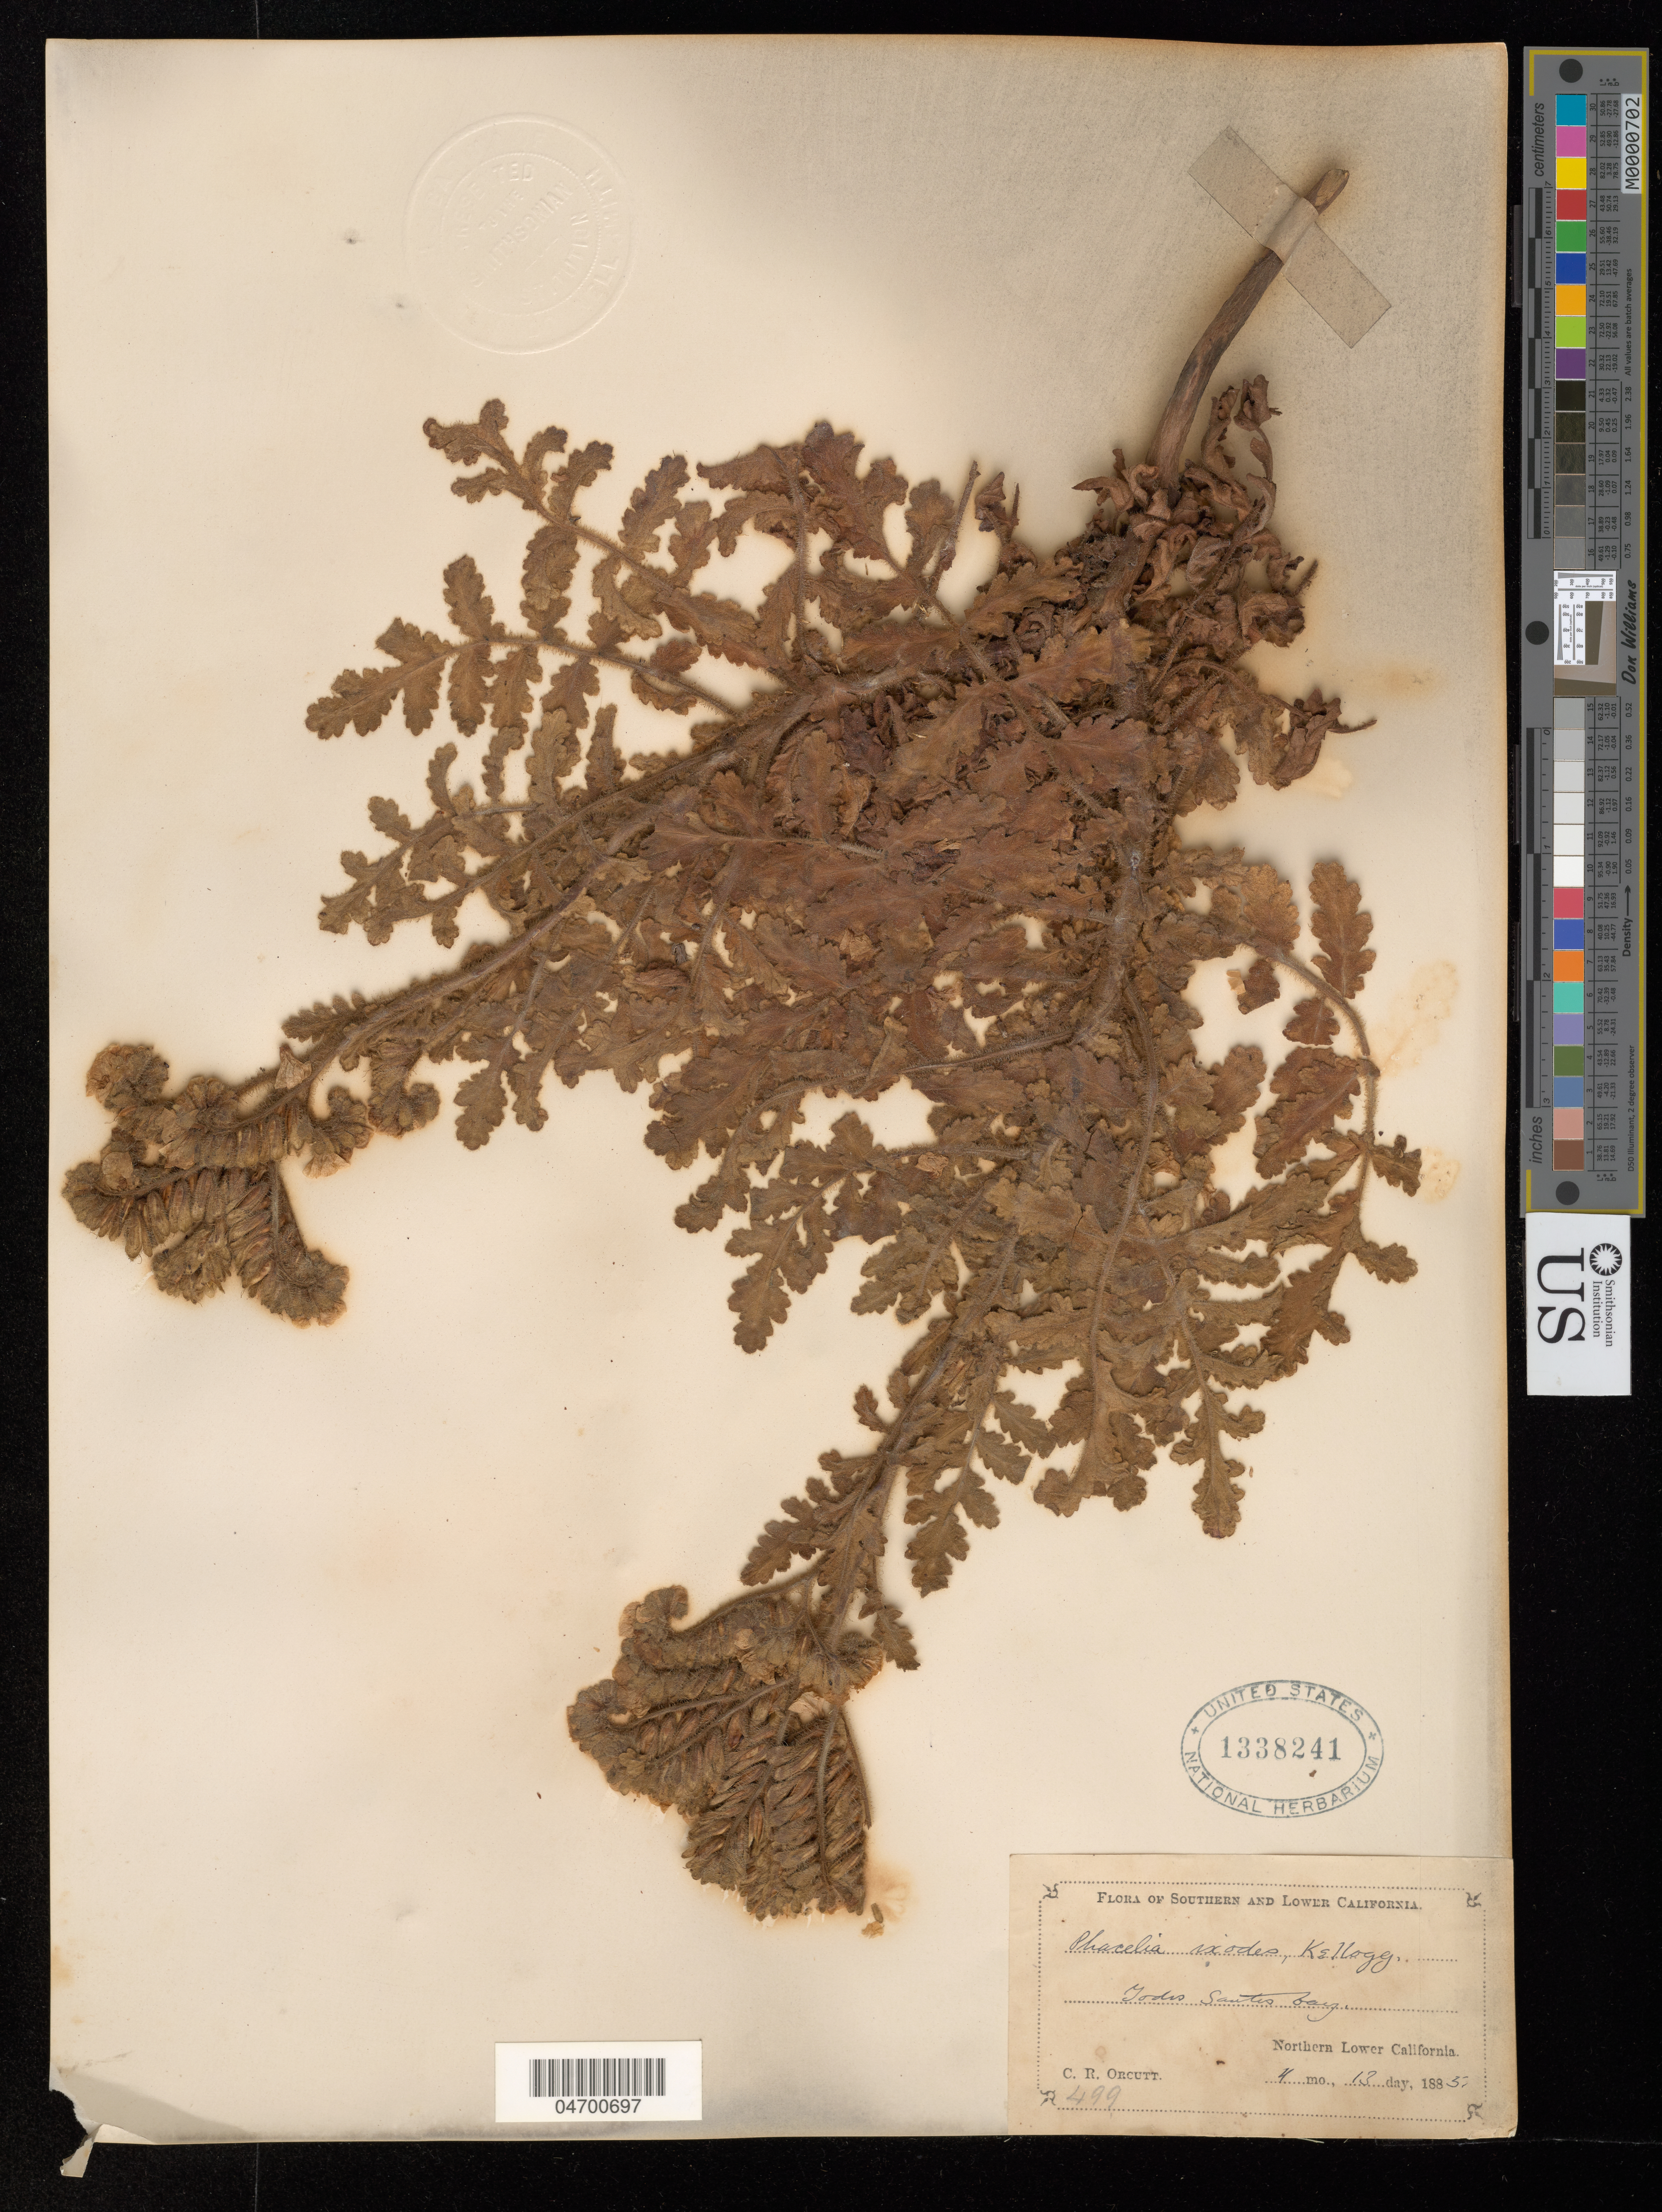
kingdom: Plantae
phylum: Tracheophyta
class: Magnoliopsida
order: Boraginales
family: Hydrophyllaceae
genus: Phacelia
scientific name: Phacelia ixodes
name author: Kellogg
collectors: C. R. Orcutt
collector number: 499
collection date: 1885-04-13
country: Mexico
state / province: Baja California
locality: Southern and Lower California. Todos Santos bay, Northern Lower California.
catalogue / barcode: US 1338241